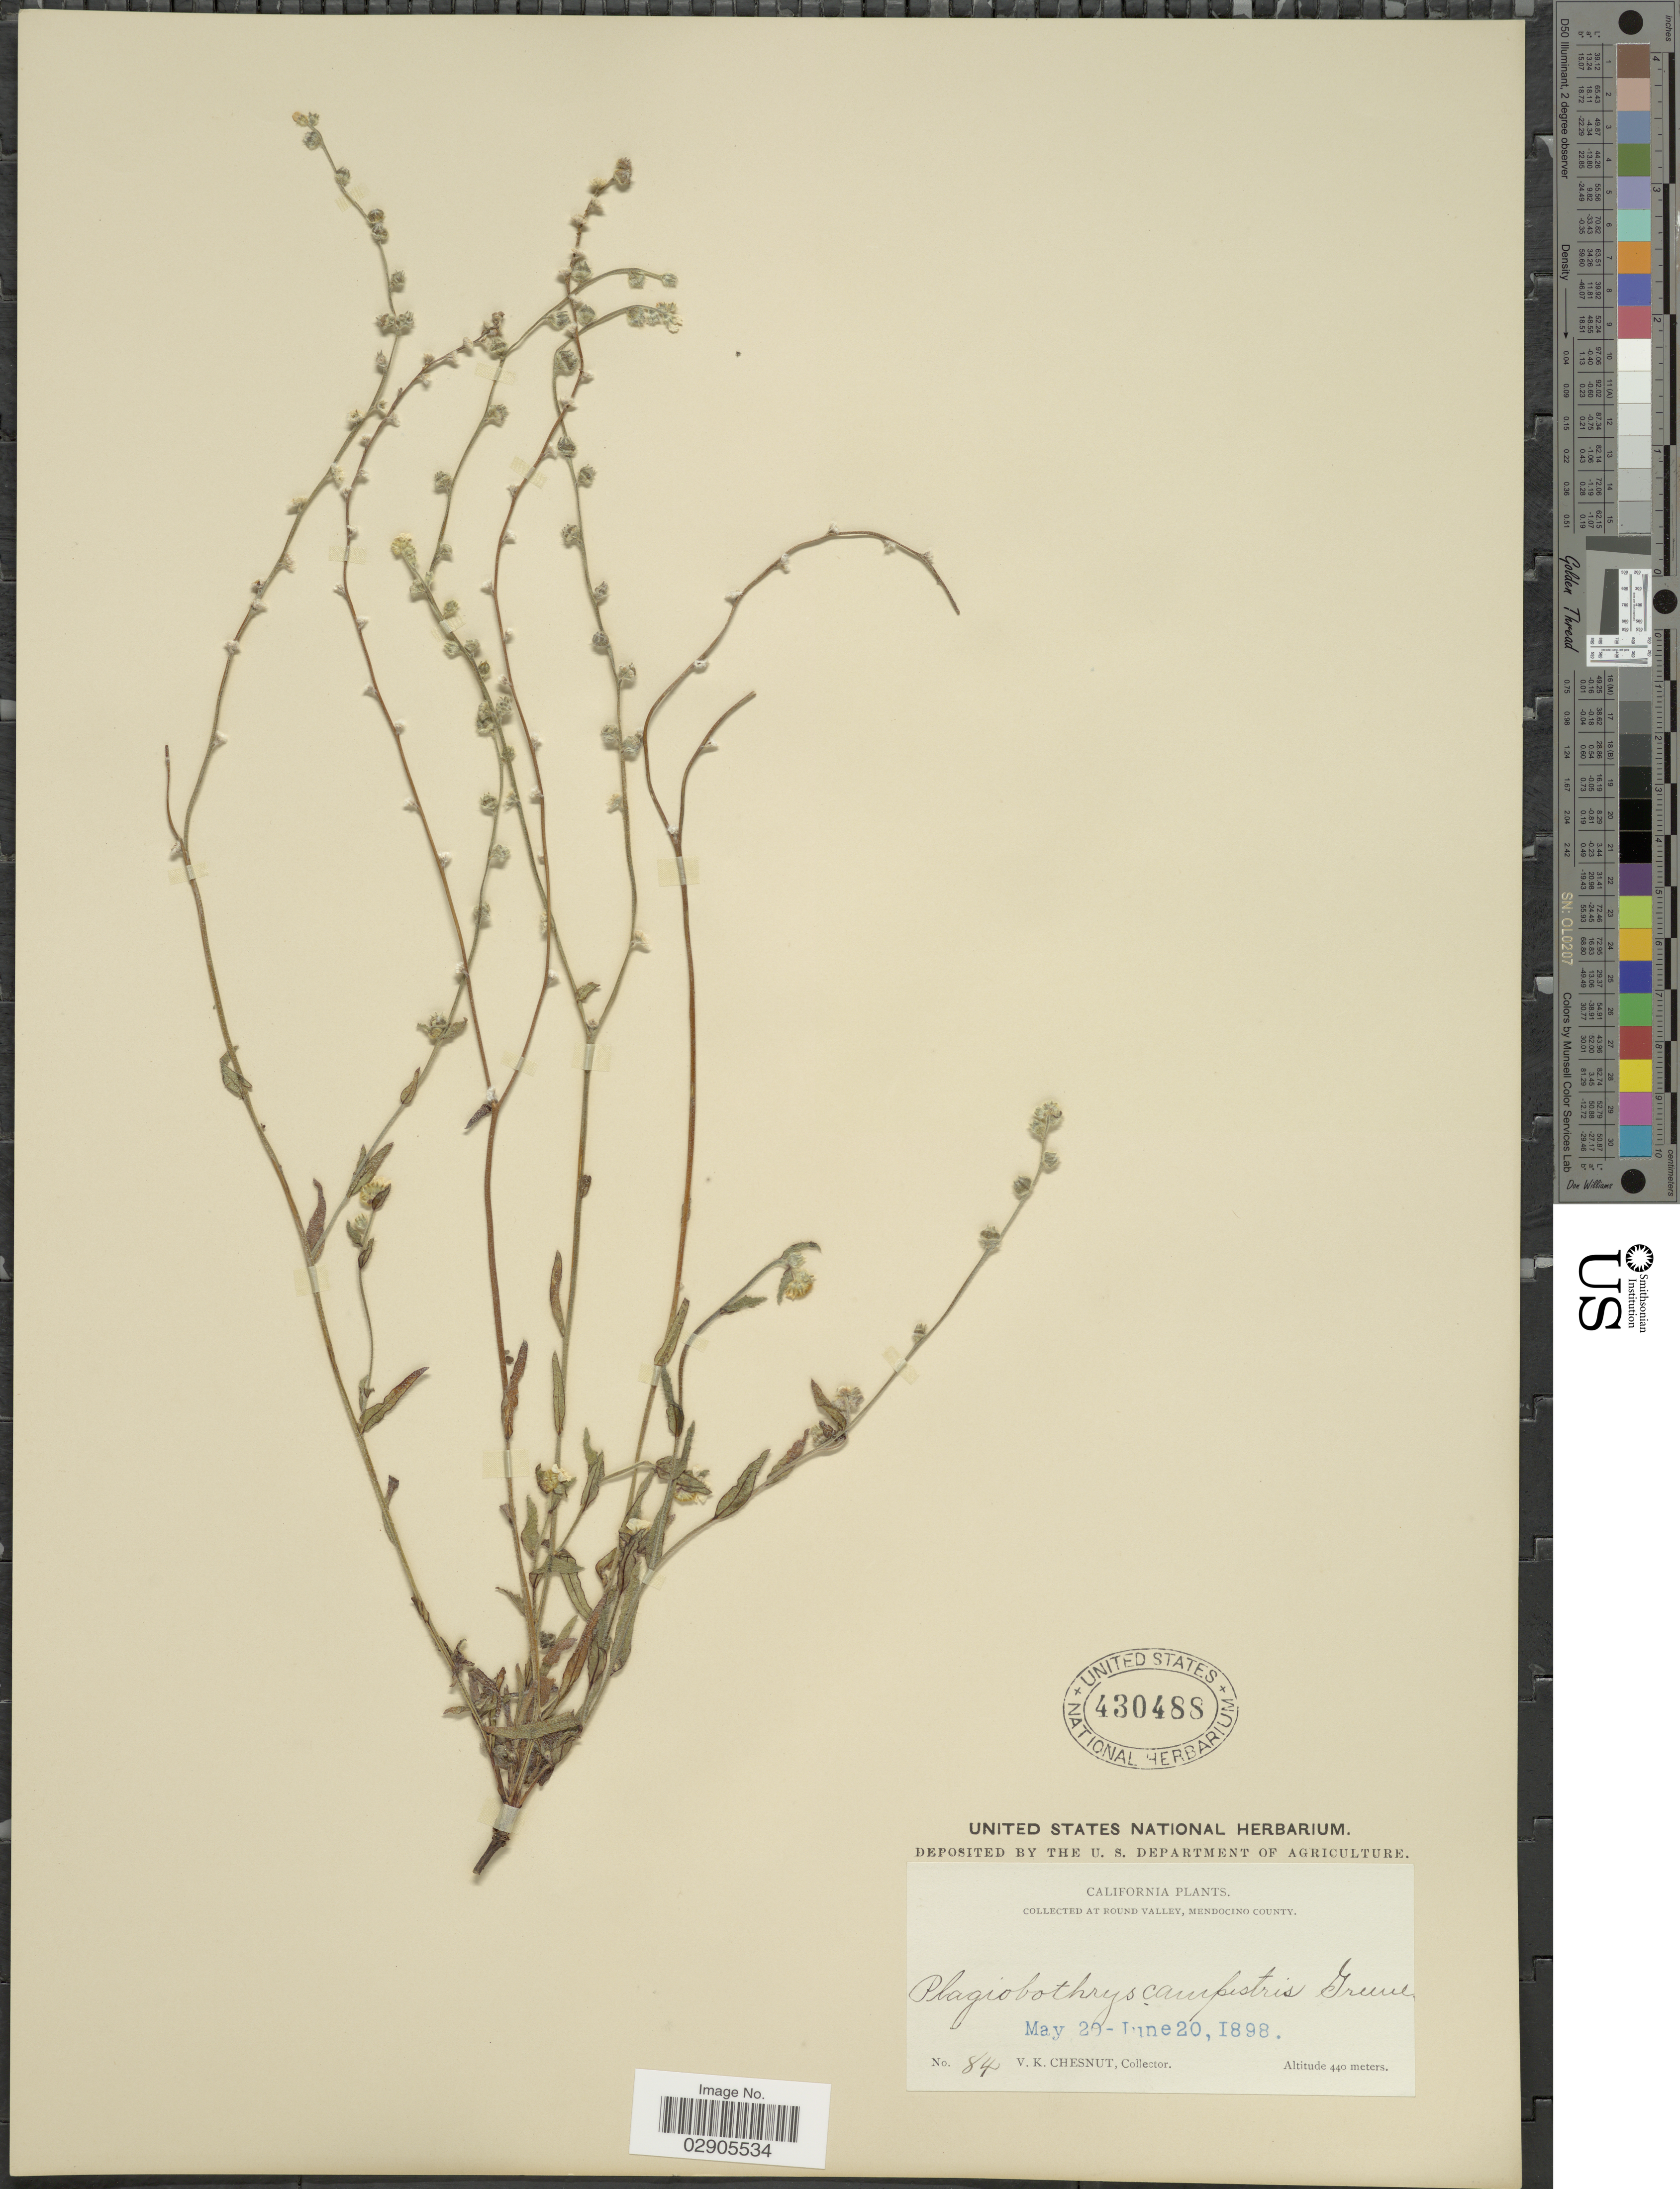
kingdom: Plantae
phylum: Tracheophyta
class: Magnoliopsida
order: Boraginales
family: Boraginaceae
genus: Plagiobothrys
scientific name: Plagiobothrys campestris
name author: Greene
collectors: V. Chesnut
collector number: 84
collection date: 1898-05-20/1898-06-20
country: United States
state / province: California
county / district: Mendocino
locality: Round Valley, Mendocino County.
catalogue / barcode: US 430488